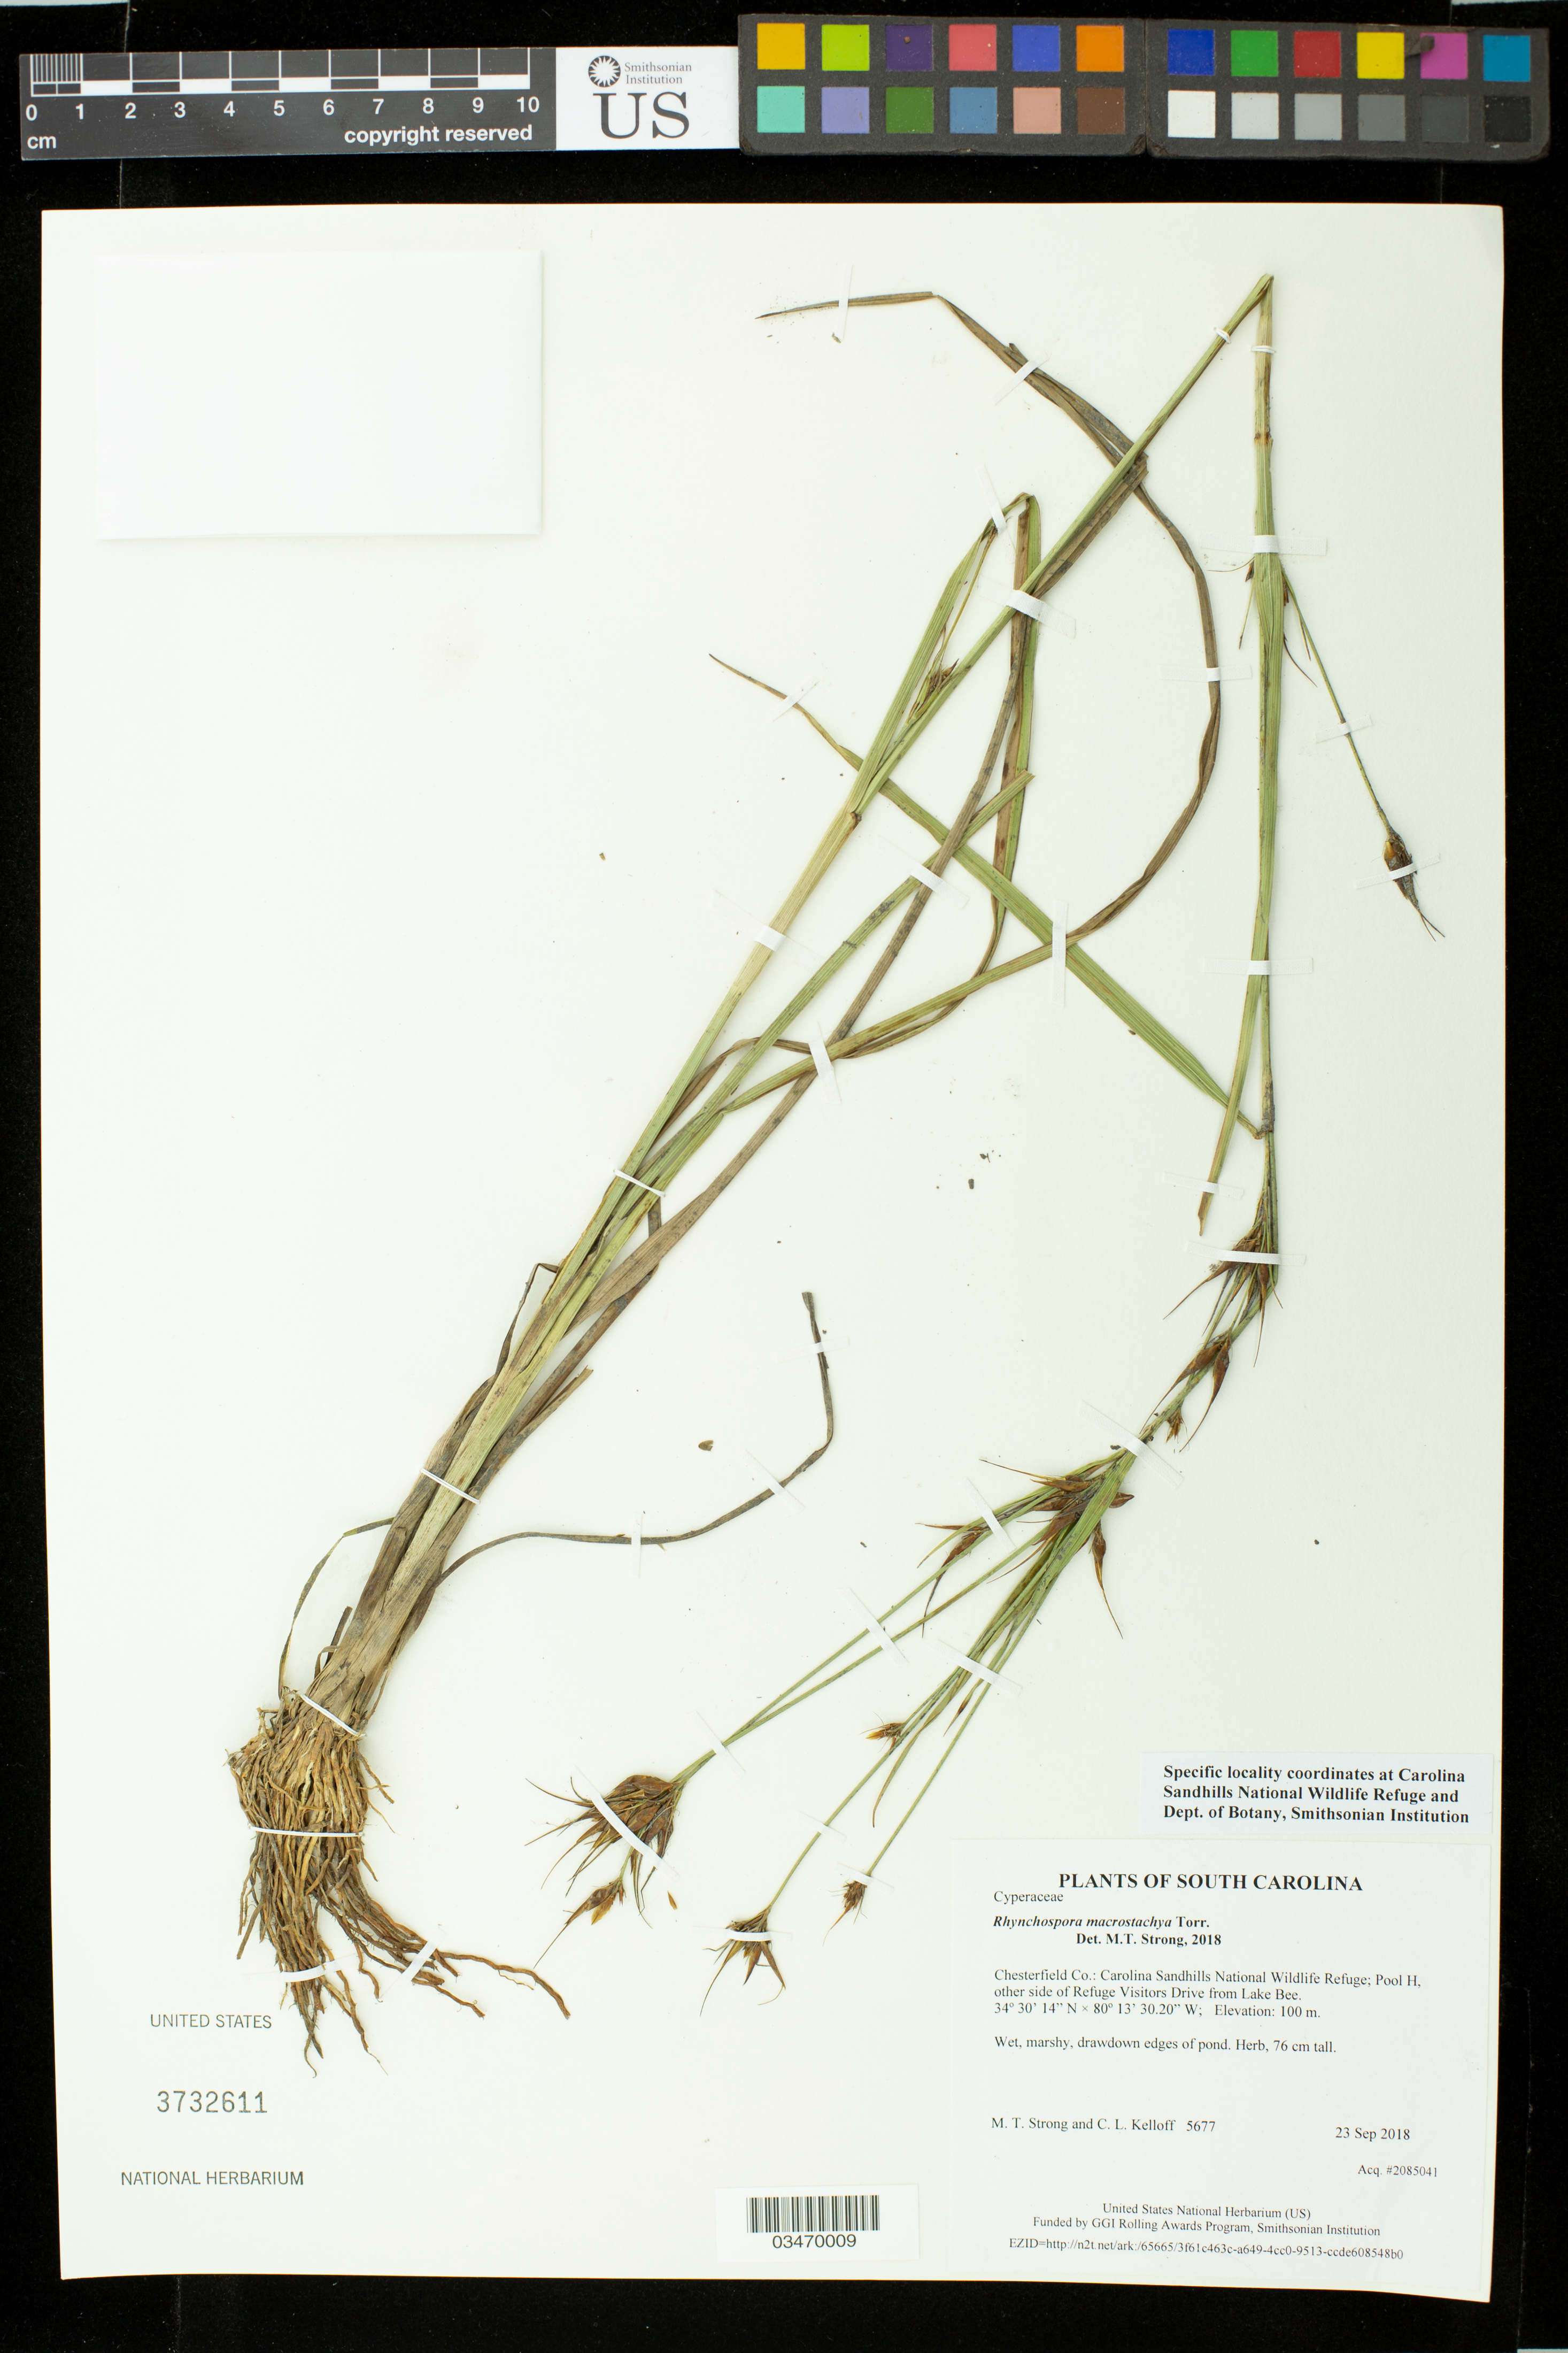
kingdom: Plantae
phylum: Tracheophyta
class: Liliopsida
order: Poales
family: Cyperaceae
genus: Rhynchospora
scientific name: Rhynchospora macrostachya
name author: Torr. ex A. Gray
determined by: Strong, M. T., (US), Smithsonian Institution - National Museum of Natural History (UNITED STATES)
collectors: M. T. Strong & C. L. Kelloff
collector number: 5677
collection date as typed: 23 Sep 2018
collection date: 2018-09-23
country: United States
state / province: South Carolina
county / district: Chesterfield Co.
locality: Carolina Sandhills National Wildlife Refuge; Pool H, other side of Refuge Visitors Drive from Lake Bee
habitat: Wet, marshy, drawdown edges of pond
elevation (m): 100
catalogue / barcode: US 3732611